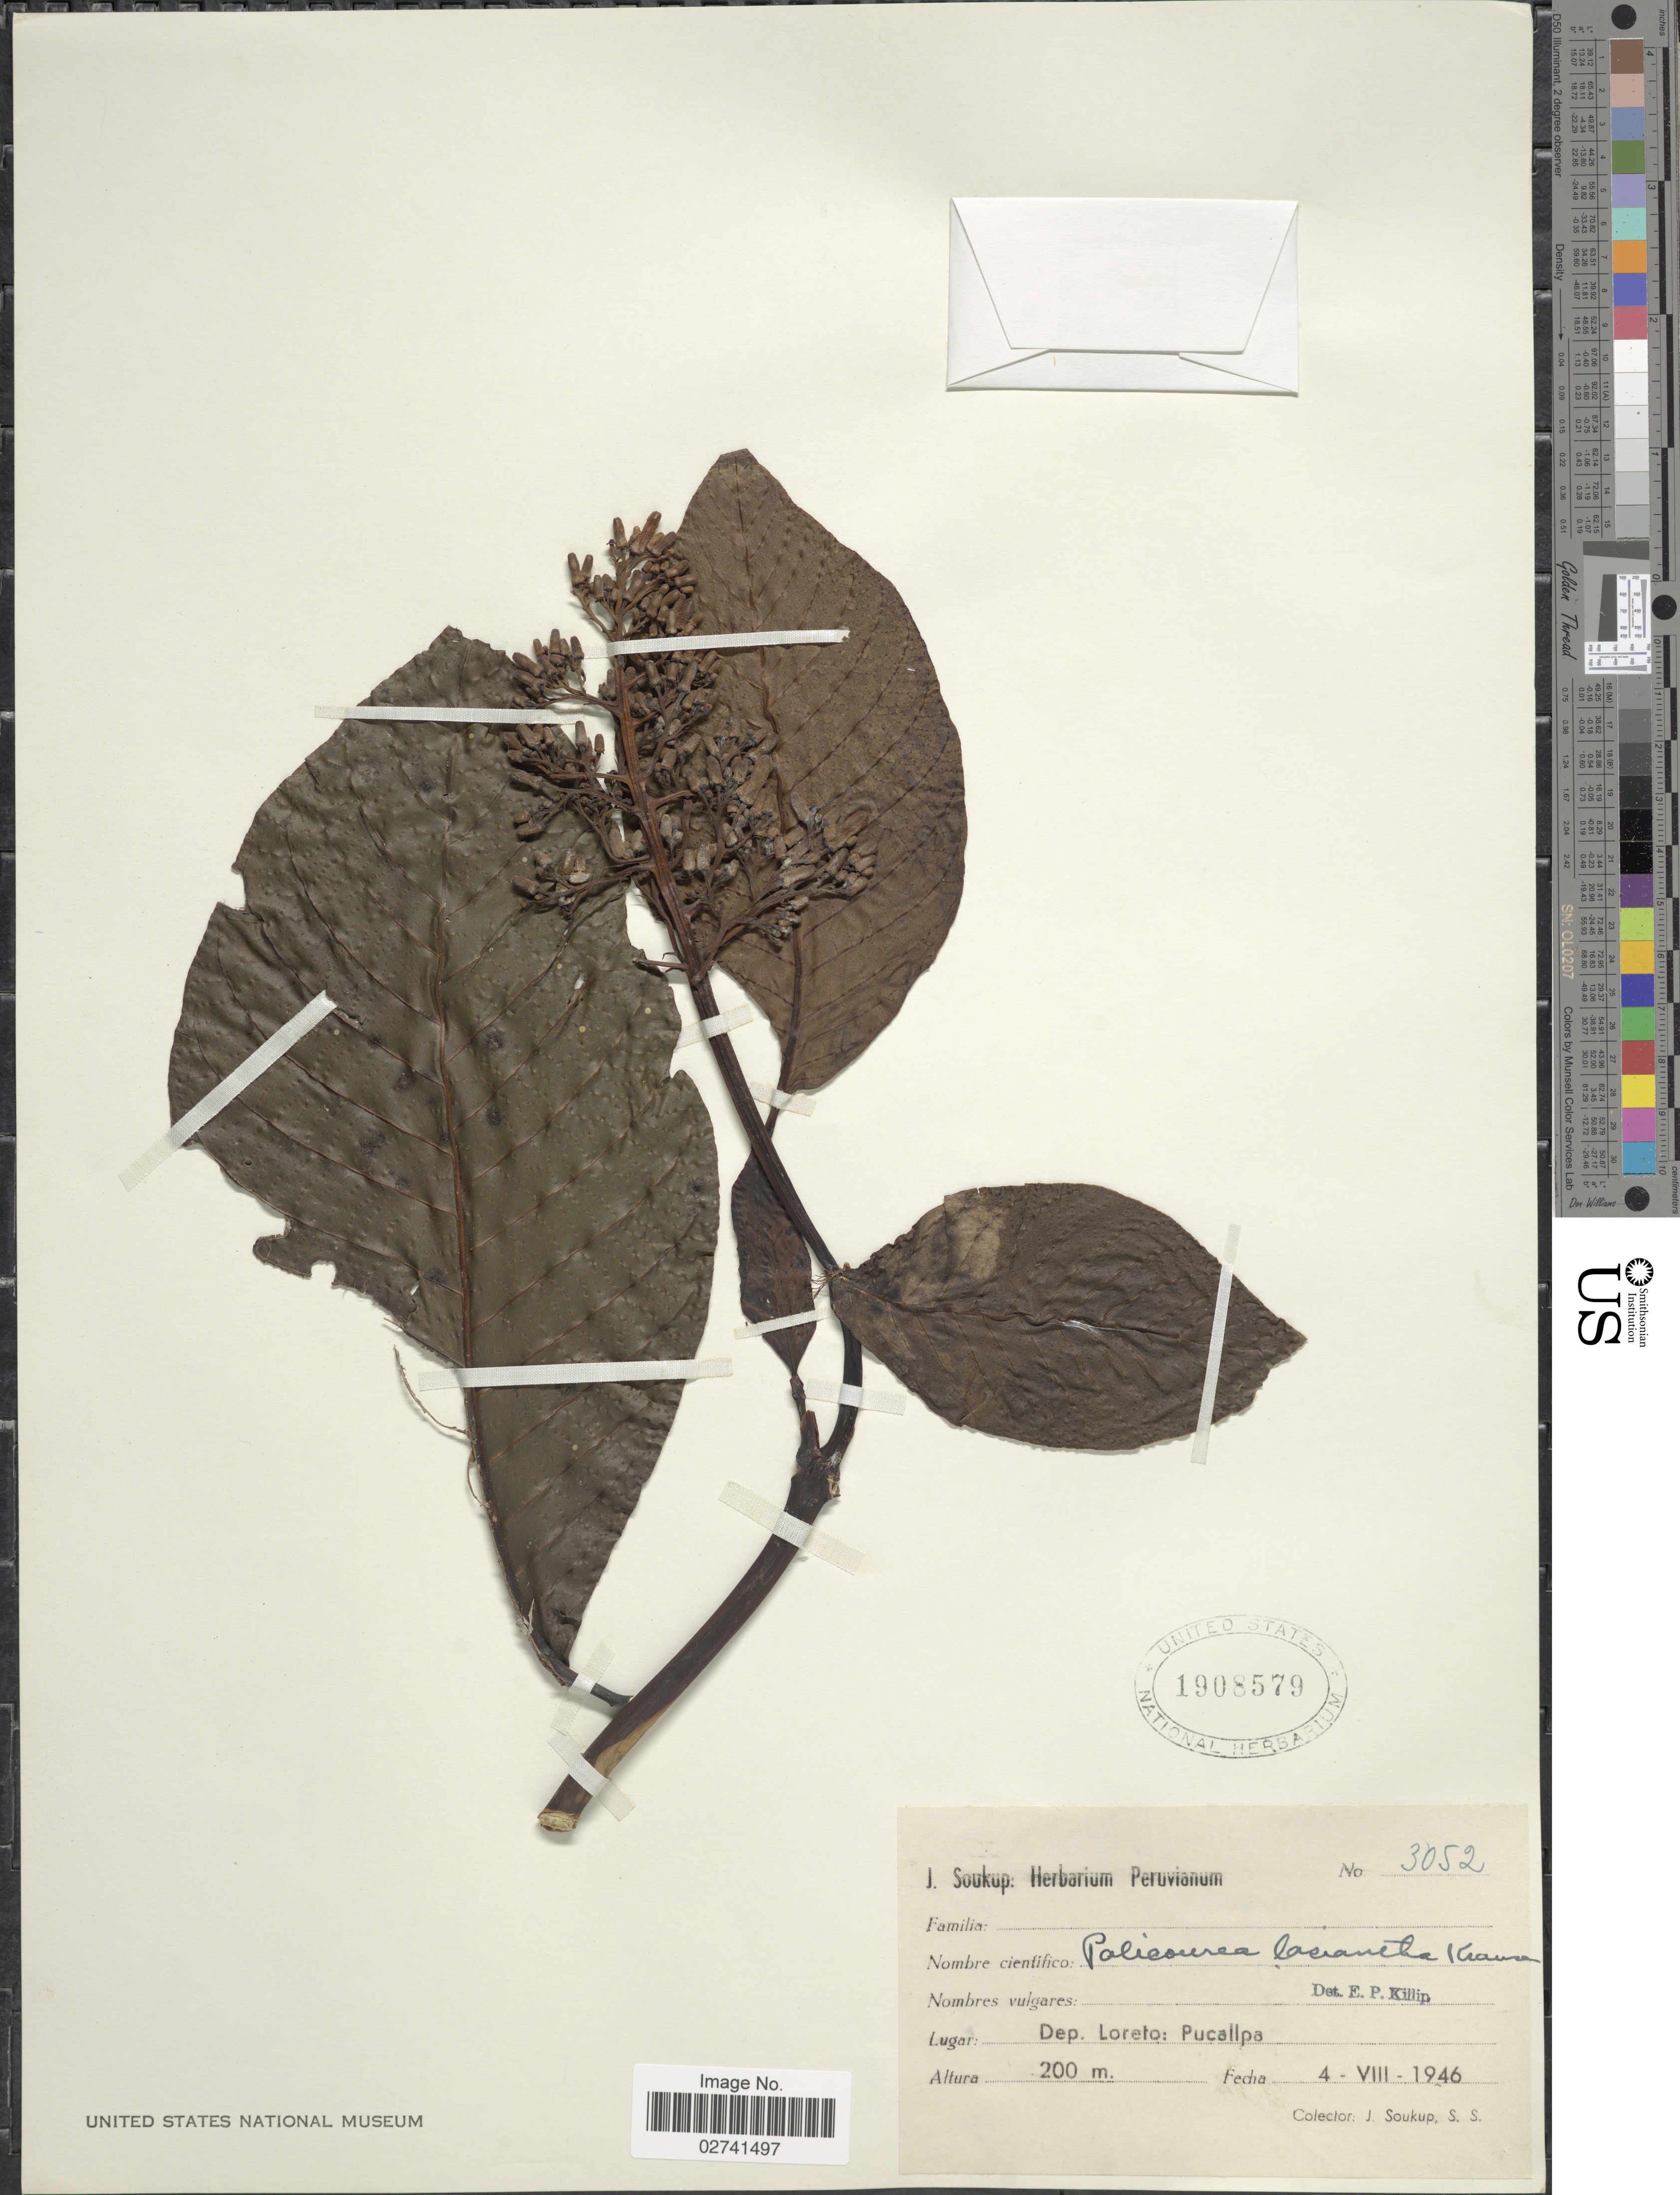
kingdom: Plantae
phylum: Tracheophyta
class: Magnoliopsida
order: Gentianales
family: Rubiaceae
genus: Palicourea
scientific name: Palicourea lasiantha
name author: Krause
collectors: J. Soukup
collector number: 3052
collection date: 1946-08-04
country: Peru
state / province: Loreto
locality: Pucallpa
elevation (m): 200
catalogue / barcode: US 1908579